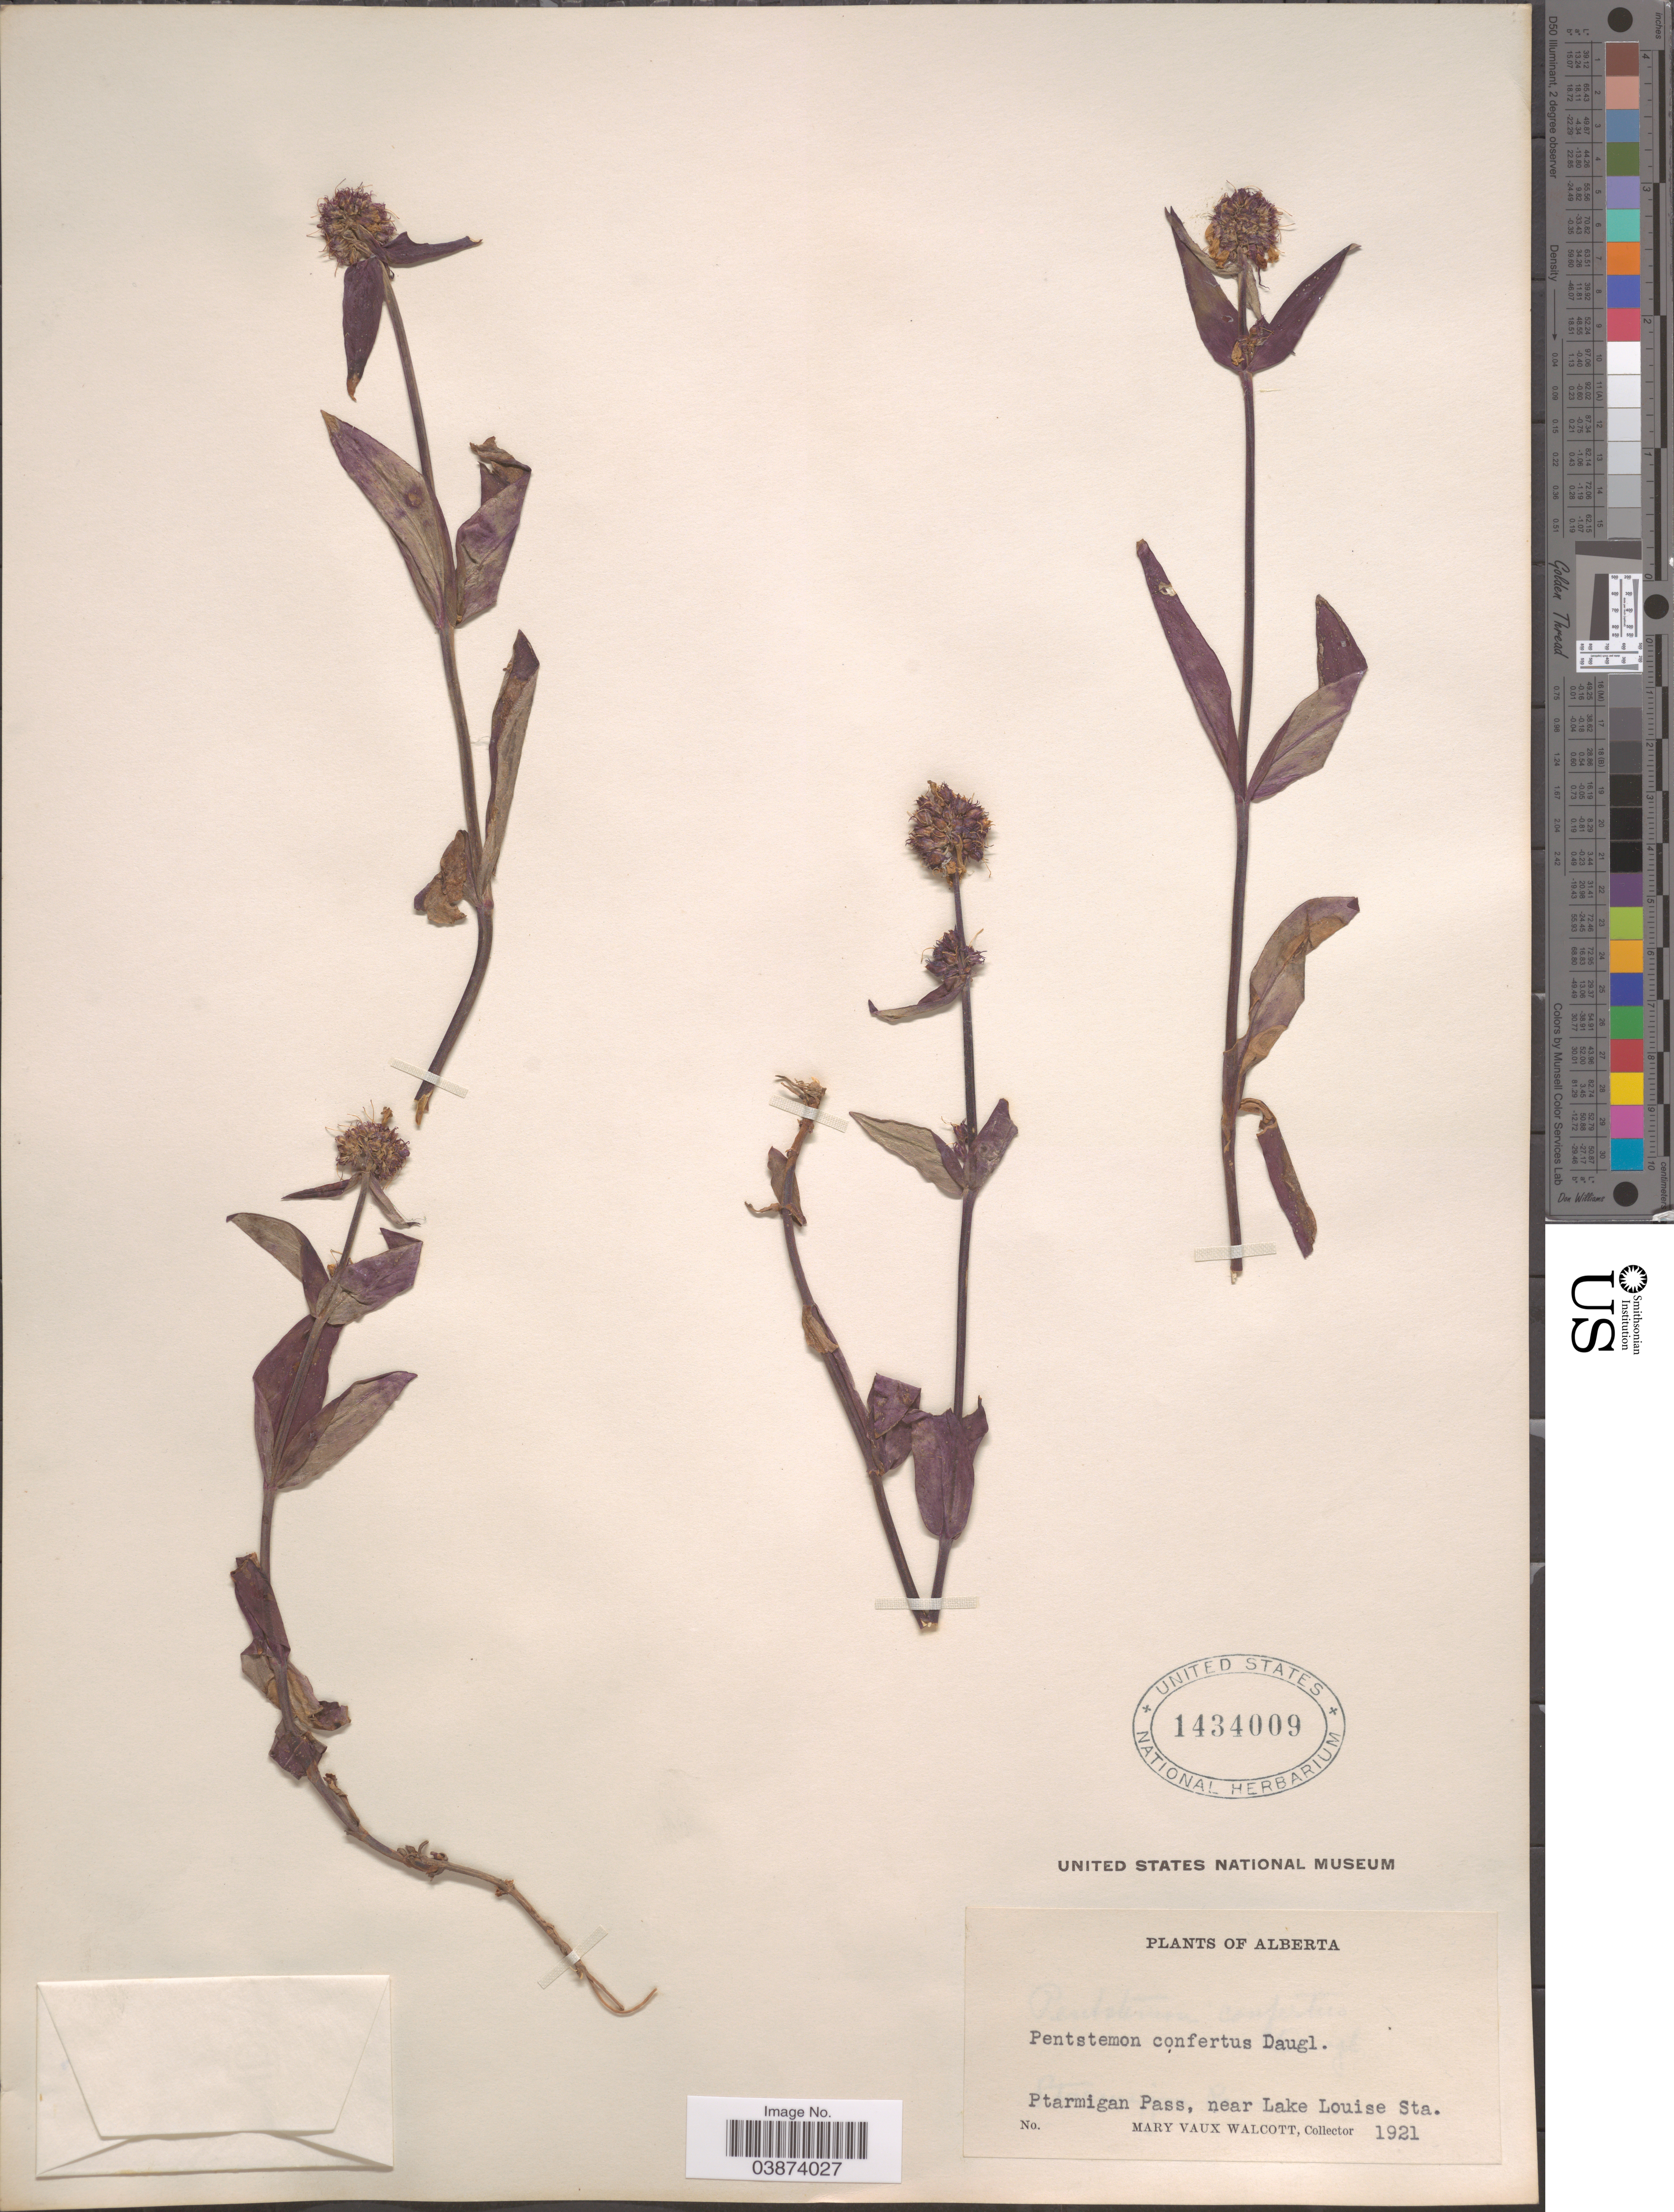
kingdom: Plantae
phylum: Tracheophyta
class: Magnoliopsida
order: Lamiales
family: Plantaginaceae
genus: Penstemon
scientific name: Penstemon confertus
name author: Douglas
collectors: M. Walcott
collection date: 1921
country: Canada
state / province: Alberta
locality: Ptarmigan Pass, near Lake Louis Sta.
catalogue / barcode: US 1434009